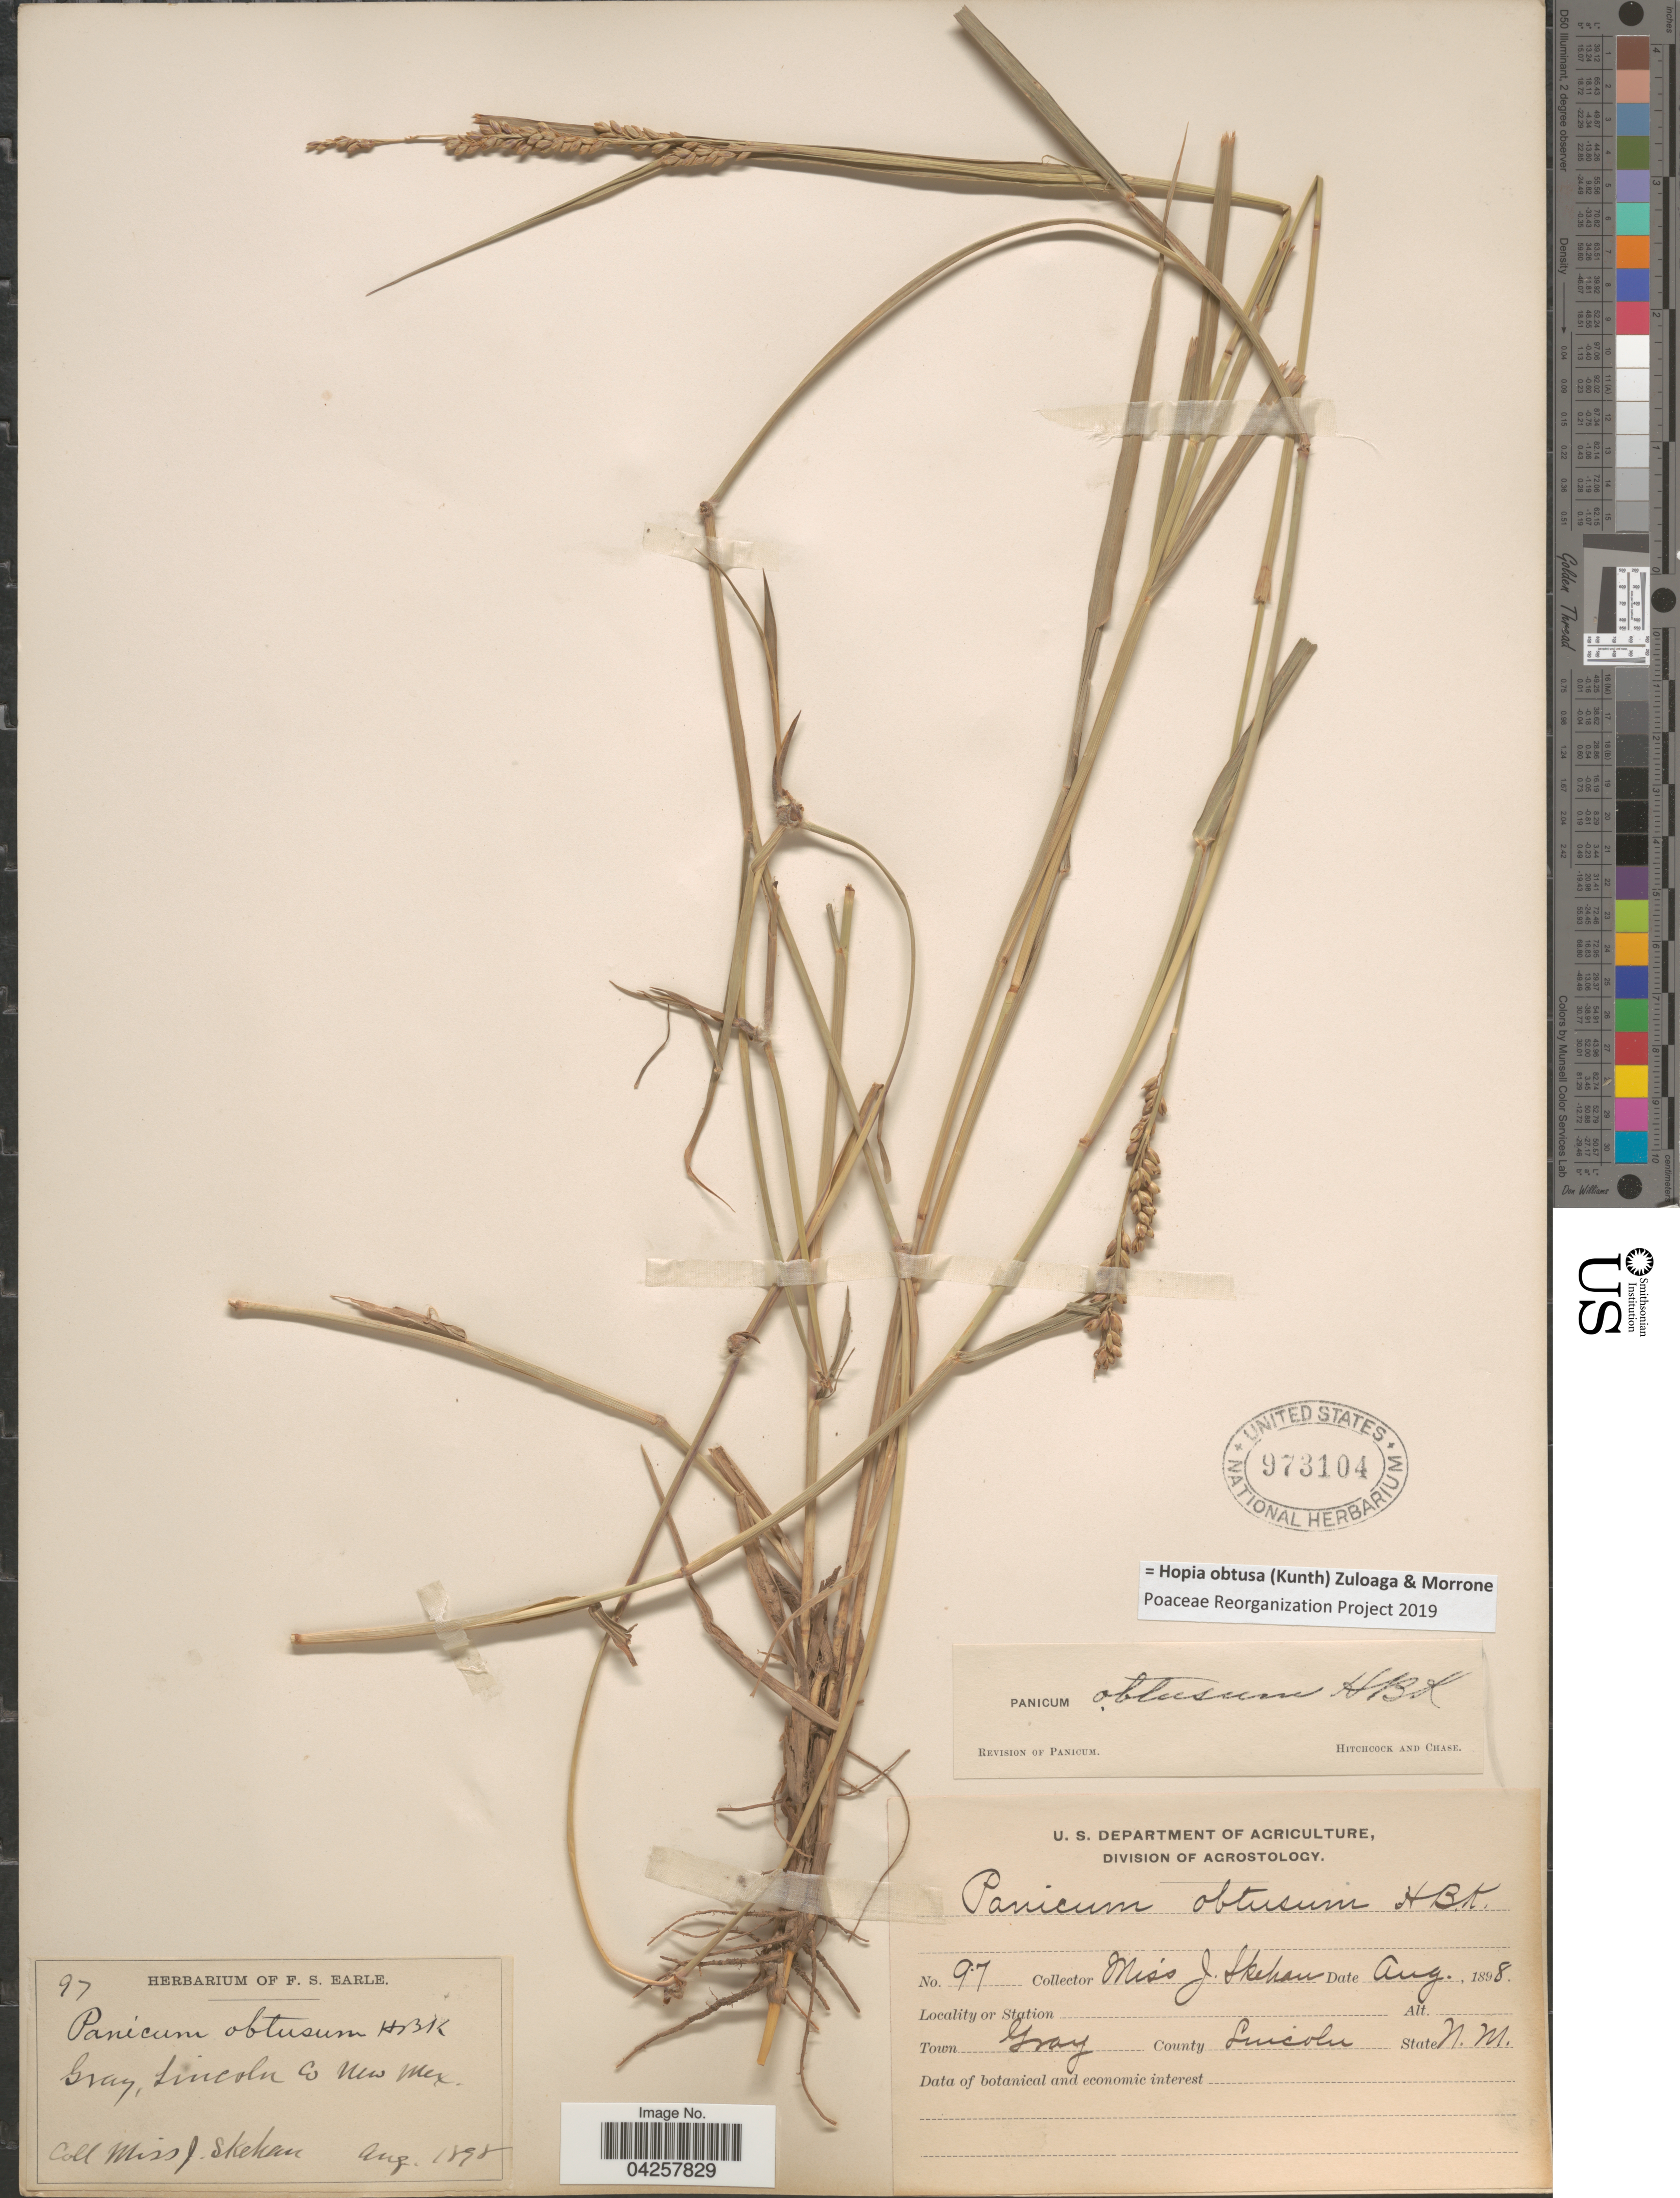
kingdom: Plantae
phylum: Tracheophyta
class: Liliopsida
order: Poales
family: Poaceae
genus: Hopia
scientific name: Hopia obtusa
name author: (Kunth) Zuloaga & Morrone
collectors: J. Skehan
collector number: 97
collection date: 1898-08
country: United States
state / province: New Mexico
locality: Town Gray. County Lincoln.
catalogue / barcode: US 973104